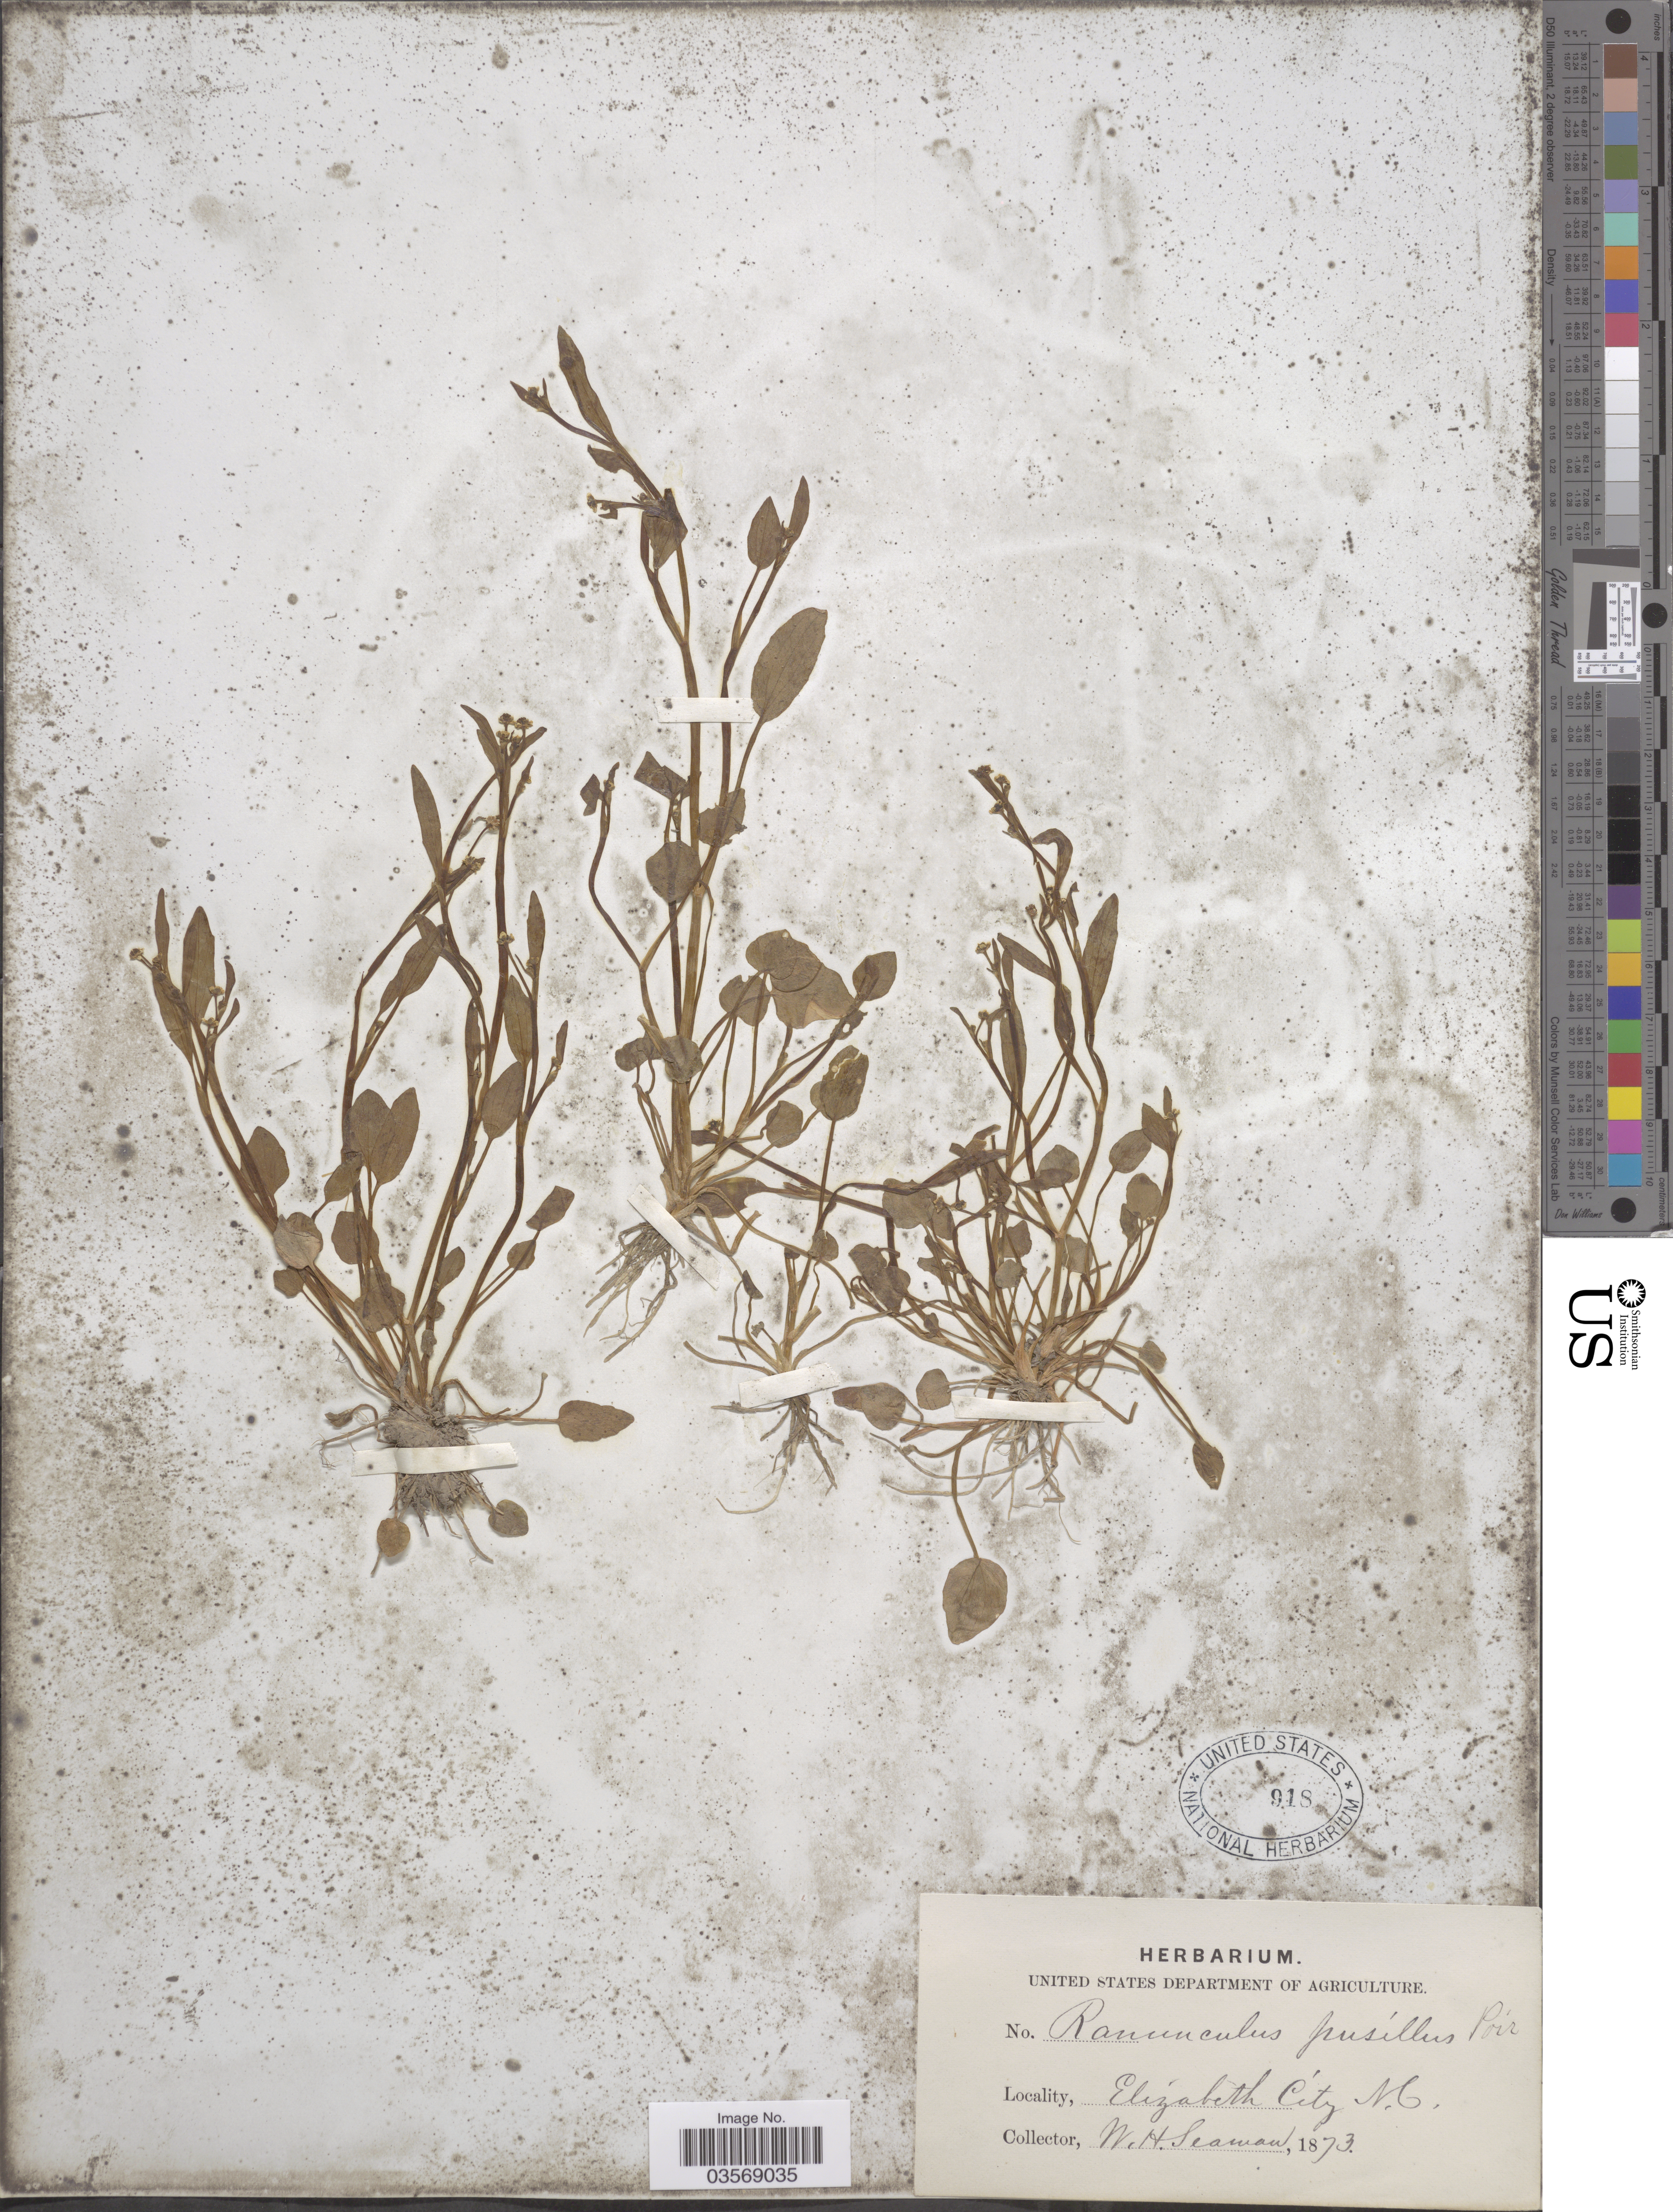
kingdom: Plantae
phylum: Tracheophyta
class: Magnoliopsida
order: Ranunculales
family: Ranunculaceae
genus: Ranunculus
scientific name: Ranunculus pusillus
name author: Poir.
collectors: W. Seaman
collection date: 1873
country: United States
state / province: North Carolina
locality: Elizabeth City.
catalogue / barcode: US 918